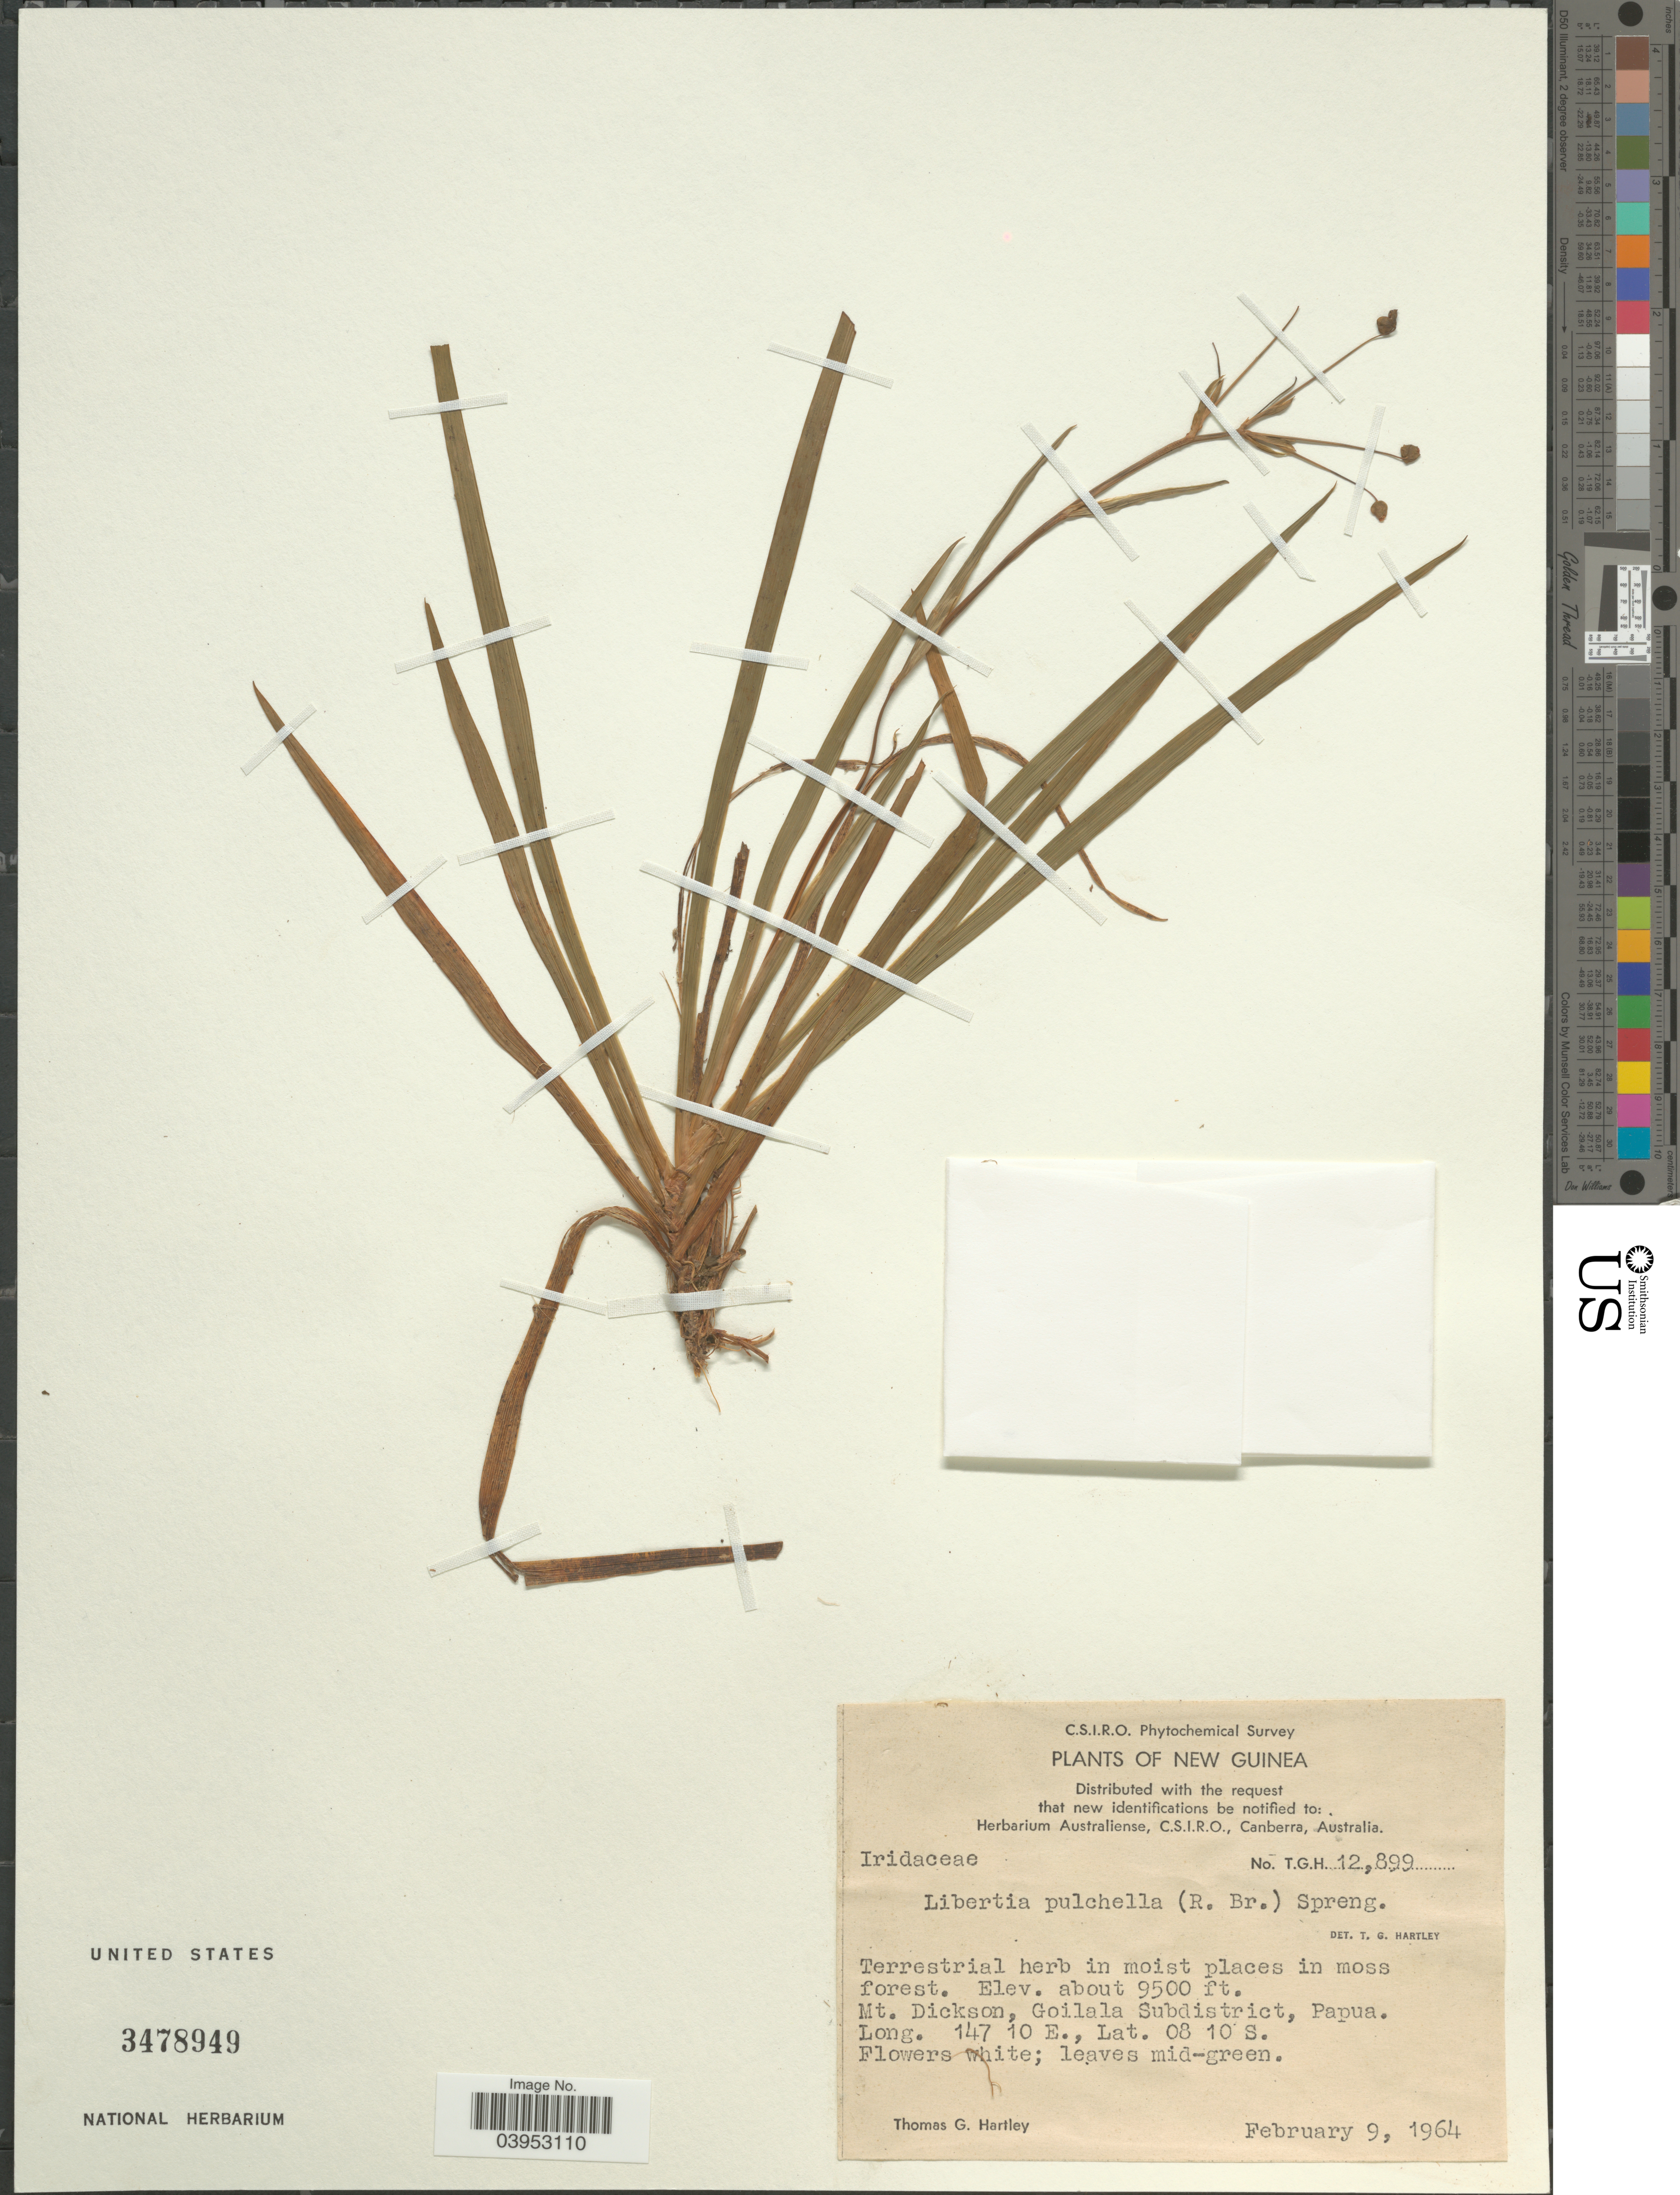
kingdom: Plantae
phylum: Tracheophyta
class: Liliopsida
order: Asparagales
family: Iridaceae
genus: Libertia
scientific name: Libertia pulchella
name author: (R. Br.) Spreng.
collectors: T. G. Hartley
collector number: T.G.H.12899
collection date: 1964-02-09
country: Papua New Guinea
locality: New Guinea. Mt. Dickinson, Goilala Subdistrict, Papua.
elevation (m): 2896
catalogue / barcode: US 3478949